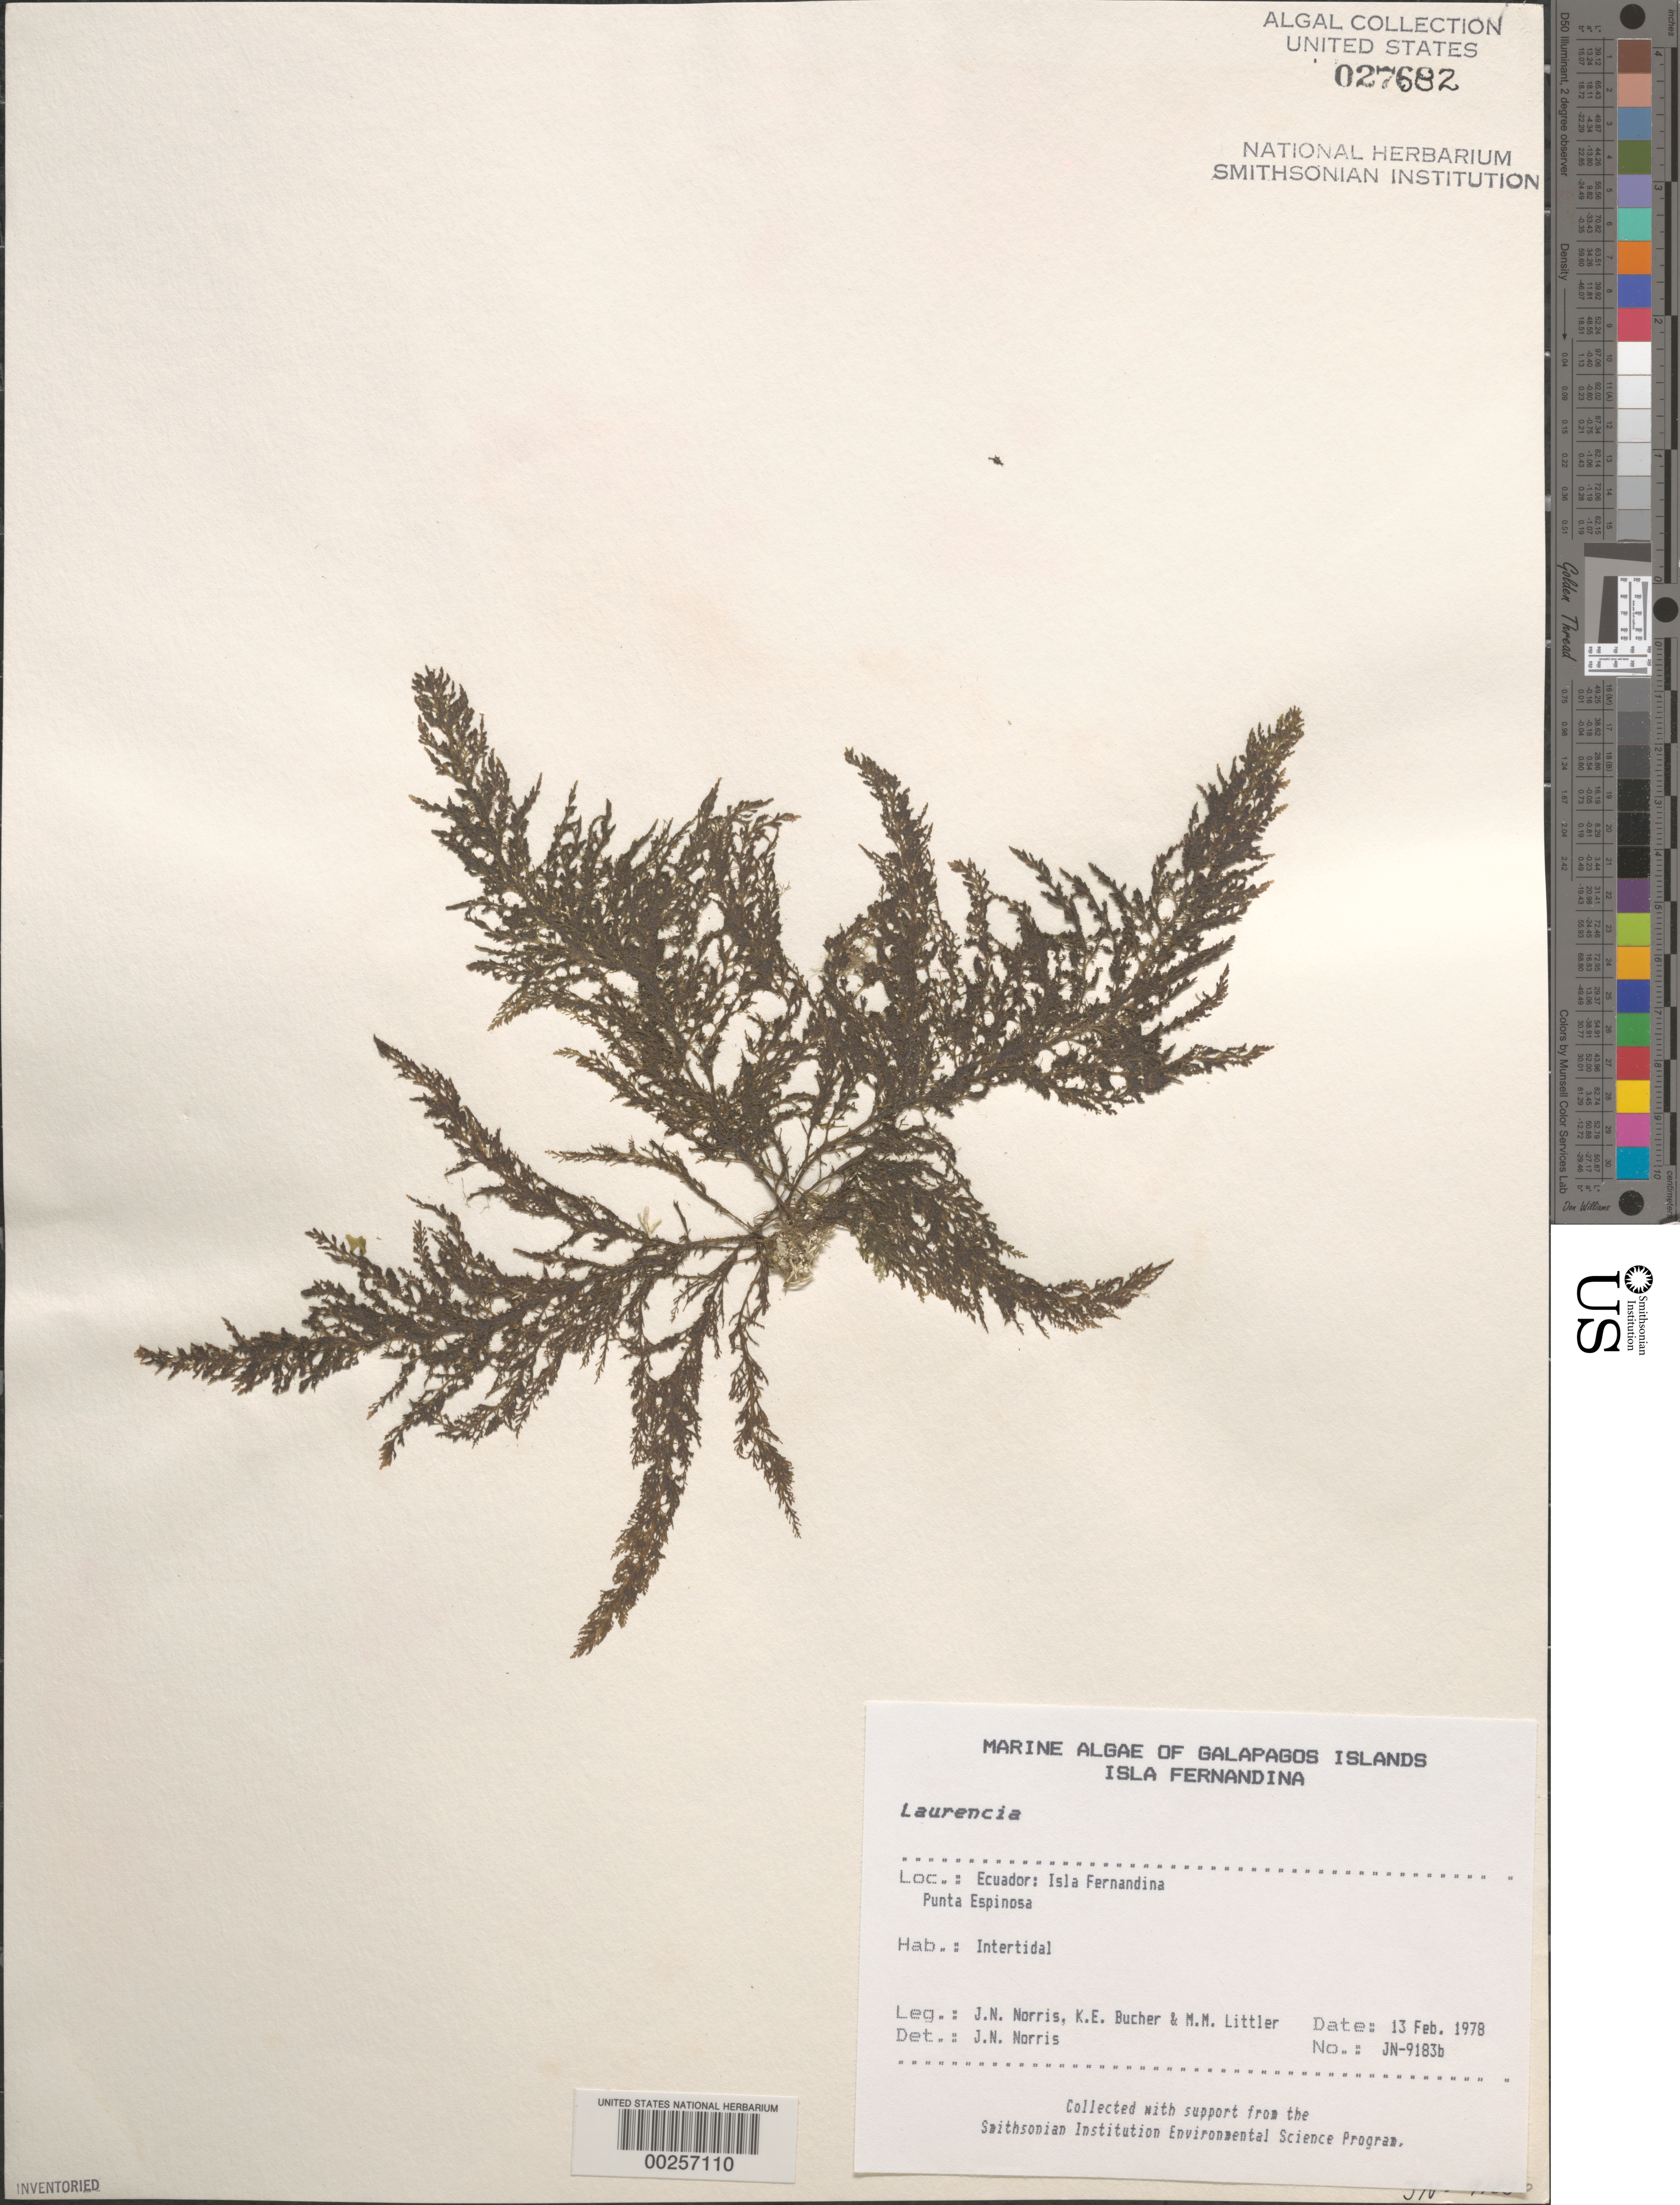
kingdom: Plantae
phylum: Rhodophyta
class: Florideophyceae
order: Ceramiales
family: Rhodomelaceae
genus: Laurencia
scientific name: Laurencia sp.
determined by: Norris, James N.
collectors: J. N. Norris, K. E. Bucher & M. M. Littler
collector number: JN-9183b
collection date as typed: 13 Feb 1978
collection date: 1978-02-13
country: Ecuador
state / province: Colón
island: Fernandina [Narborough]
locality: Punta Espinosa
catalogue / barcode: US 27682